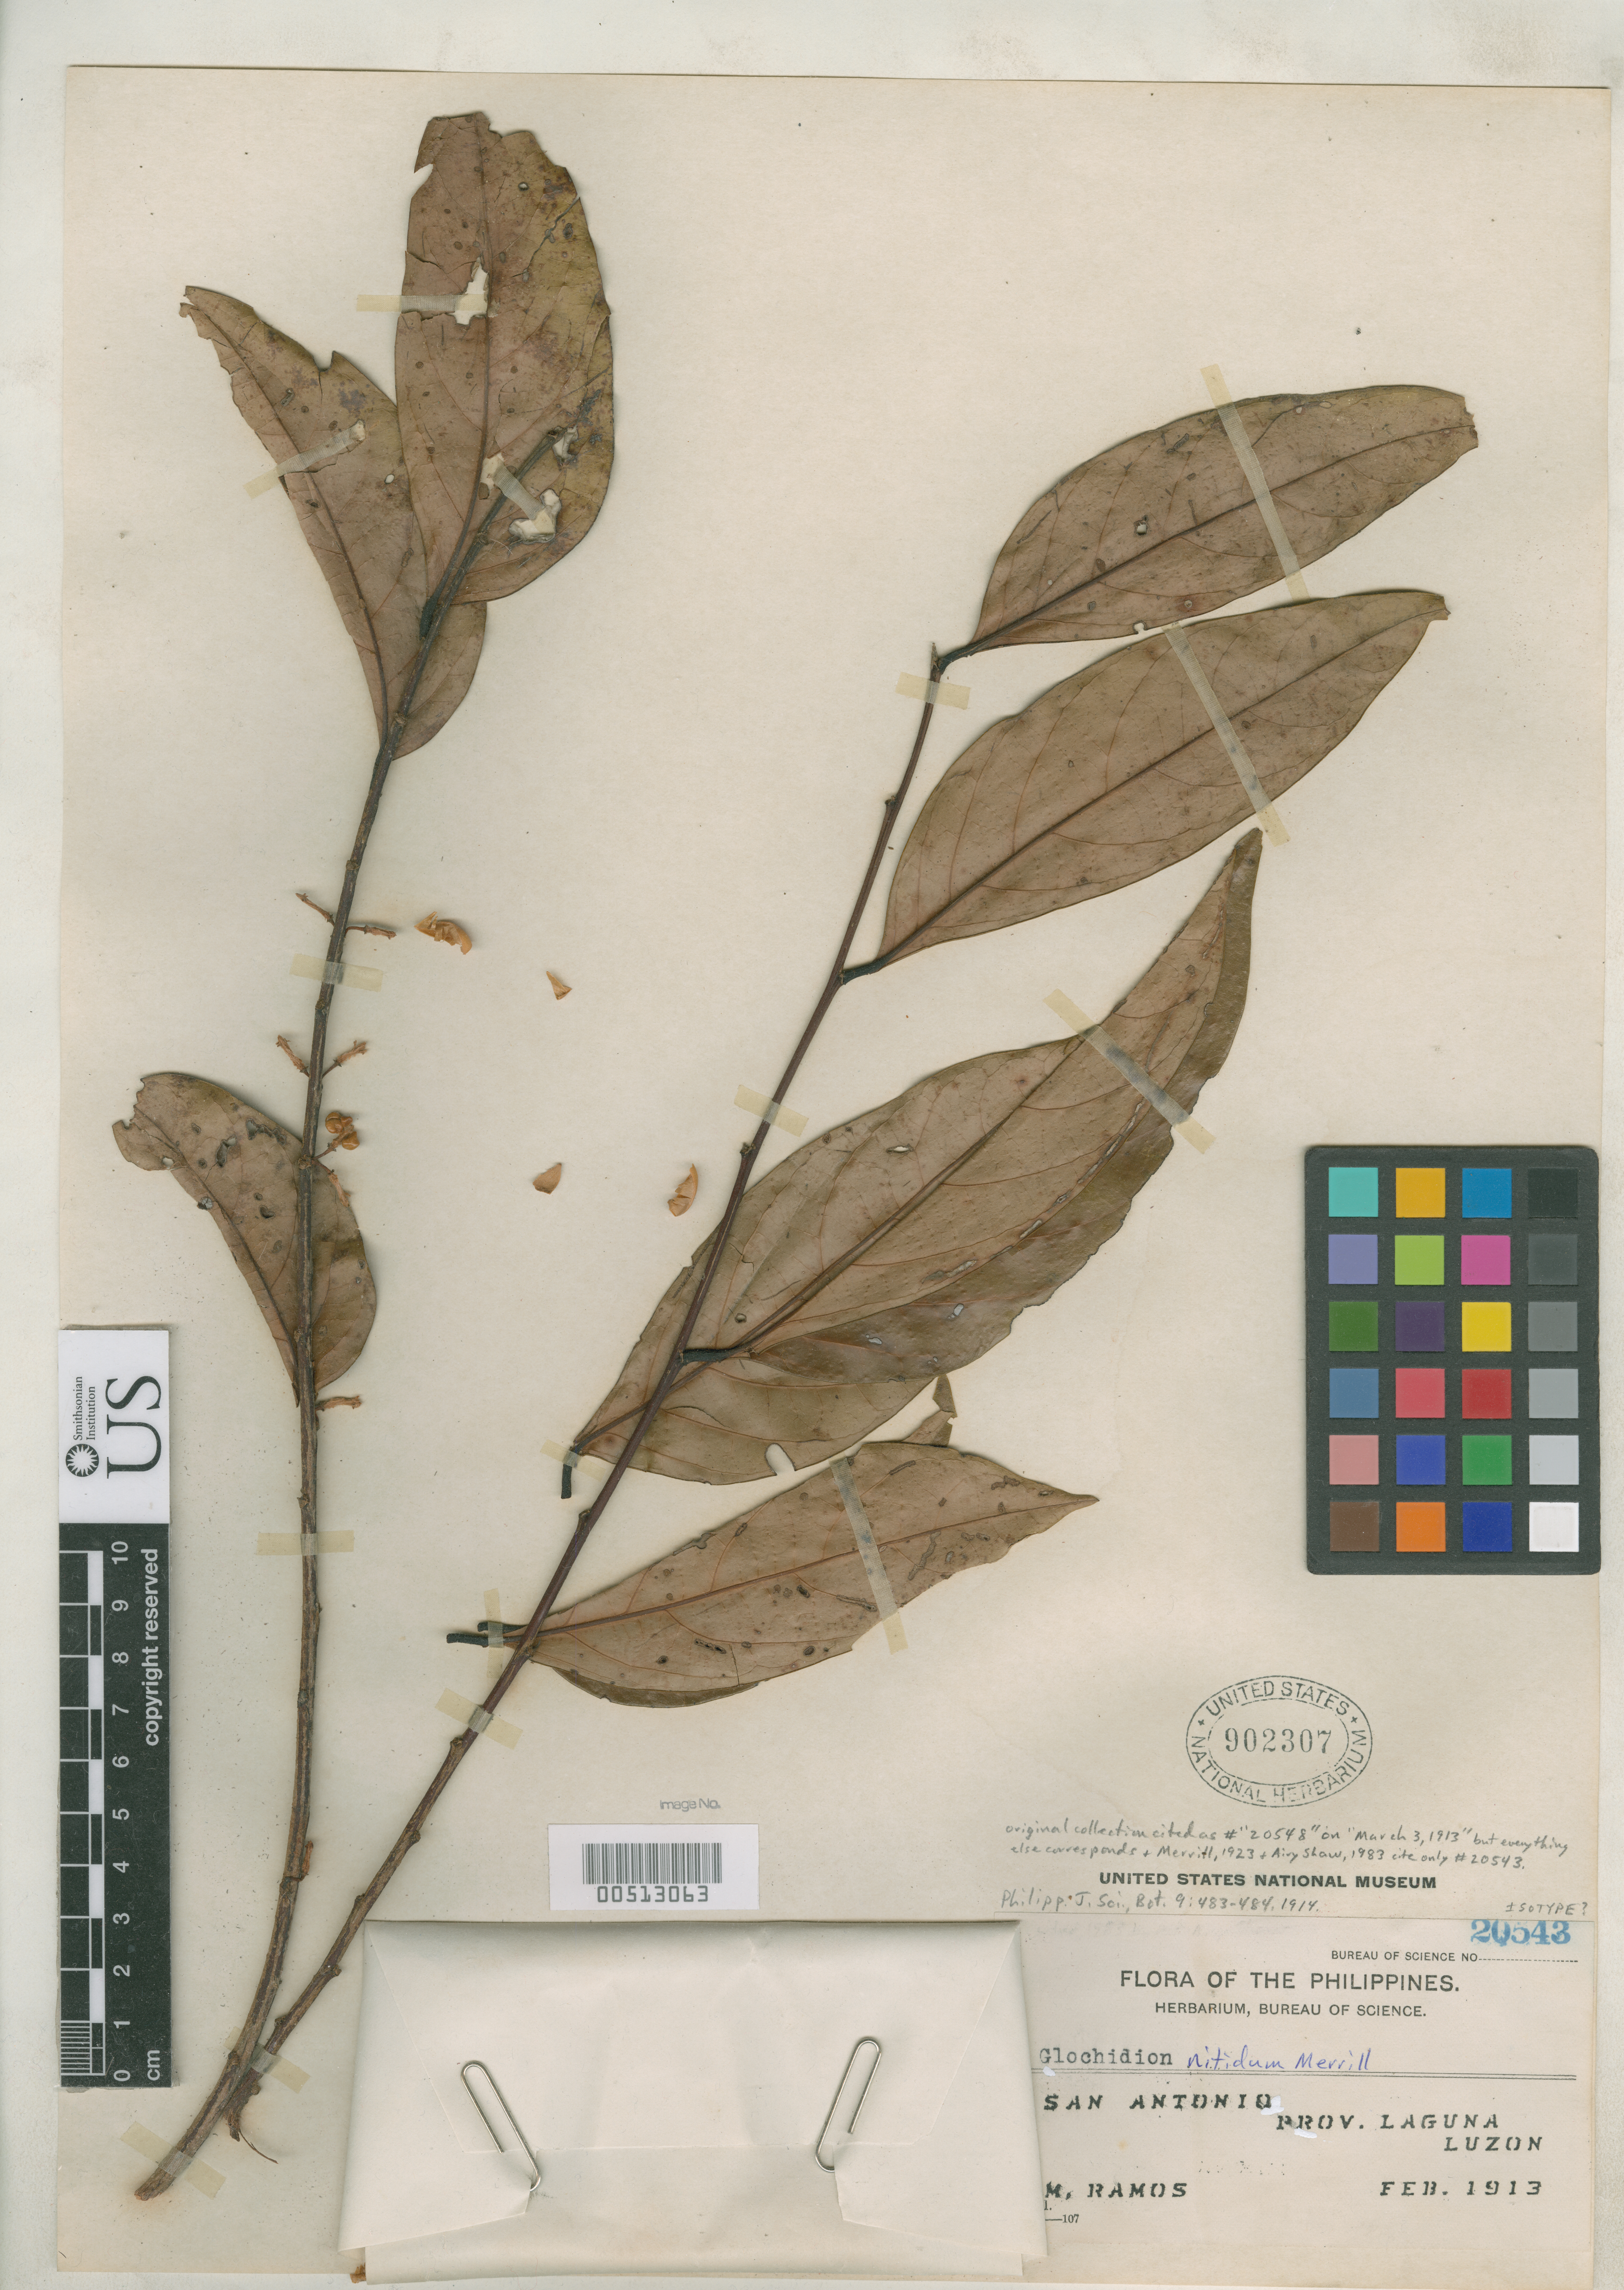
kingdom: Plantae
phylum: Tracheophyta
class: Magnoliopsida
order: Malpighiales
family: Phyllanthaceae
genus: Glochidion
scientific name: Glochidion nitidum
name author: Merr.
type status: Possible Isotype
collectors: M. Ramos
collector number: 20543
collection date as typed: Feb 1913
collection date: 1913-02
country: Philippines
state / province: Calabarzon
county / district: Laguna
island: Luzon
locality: San Antonio.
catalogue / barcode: US 902307